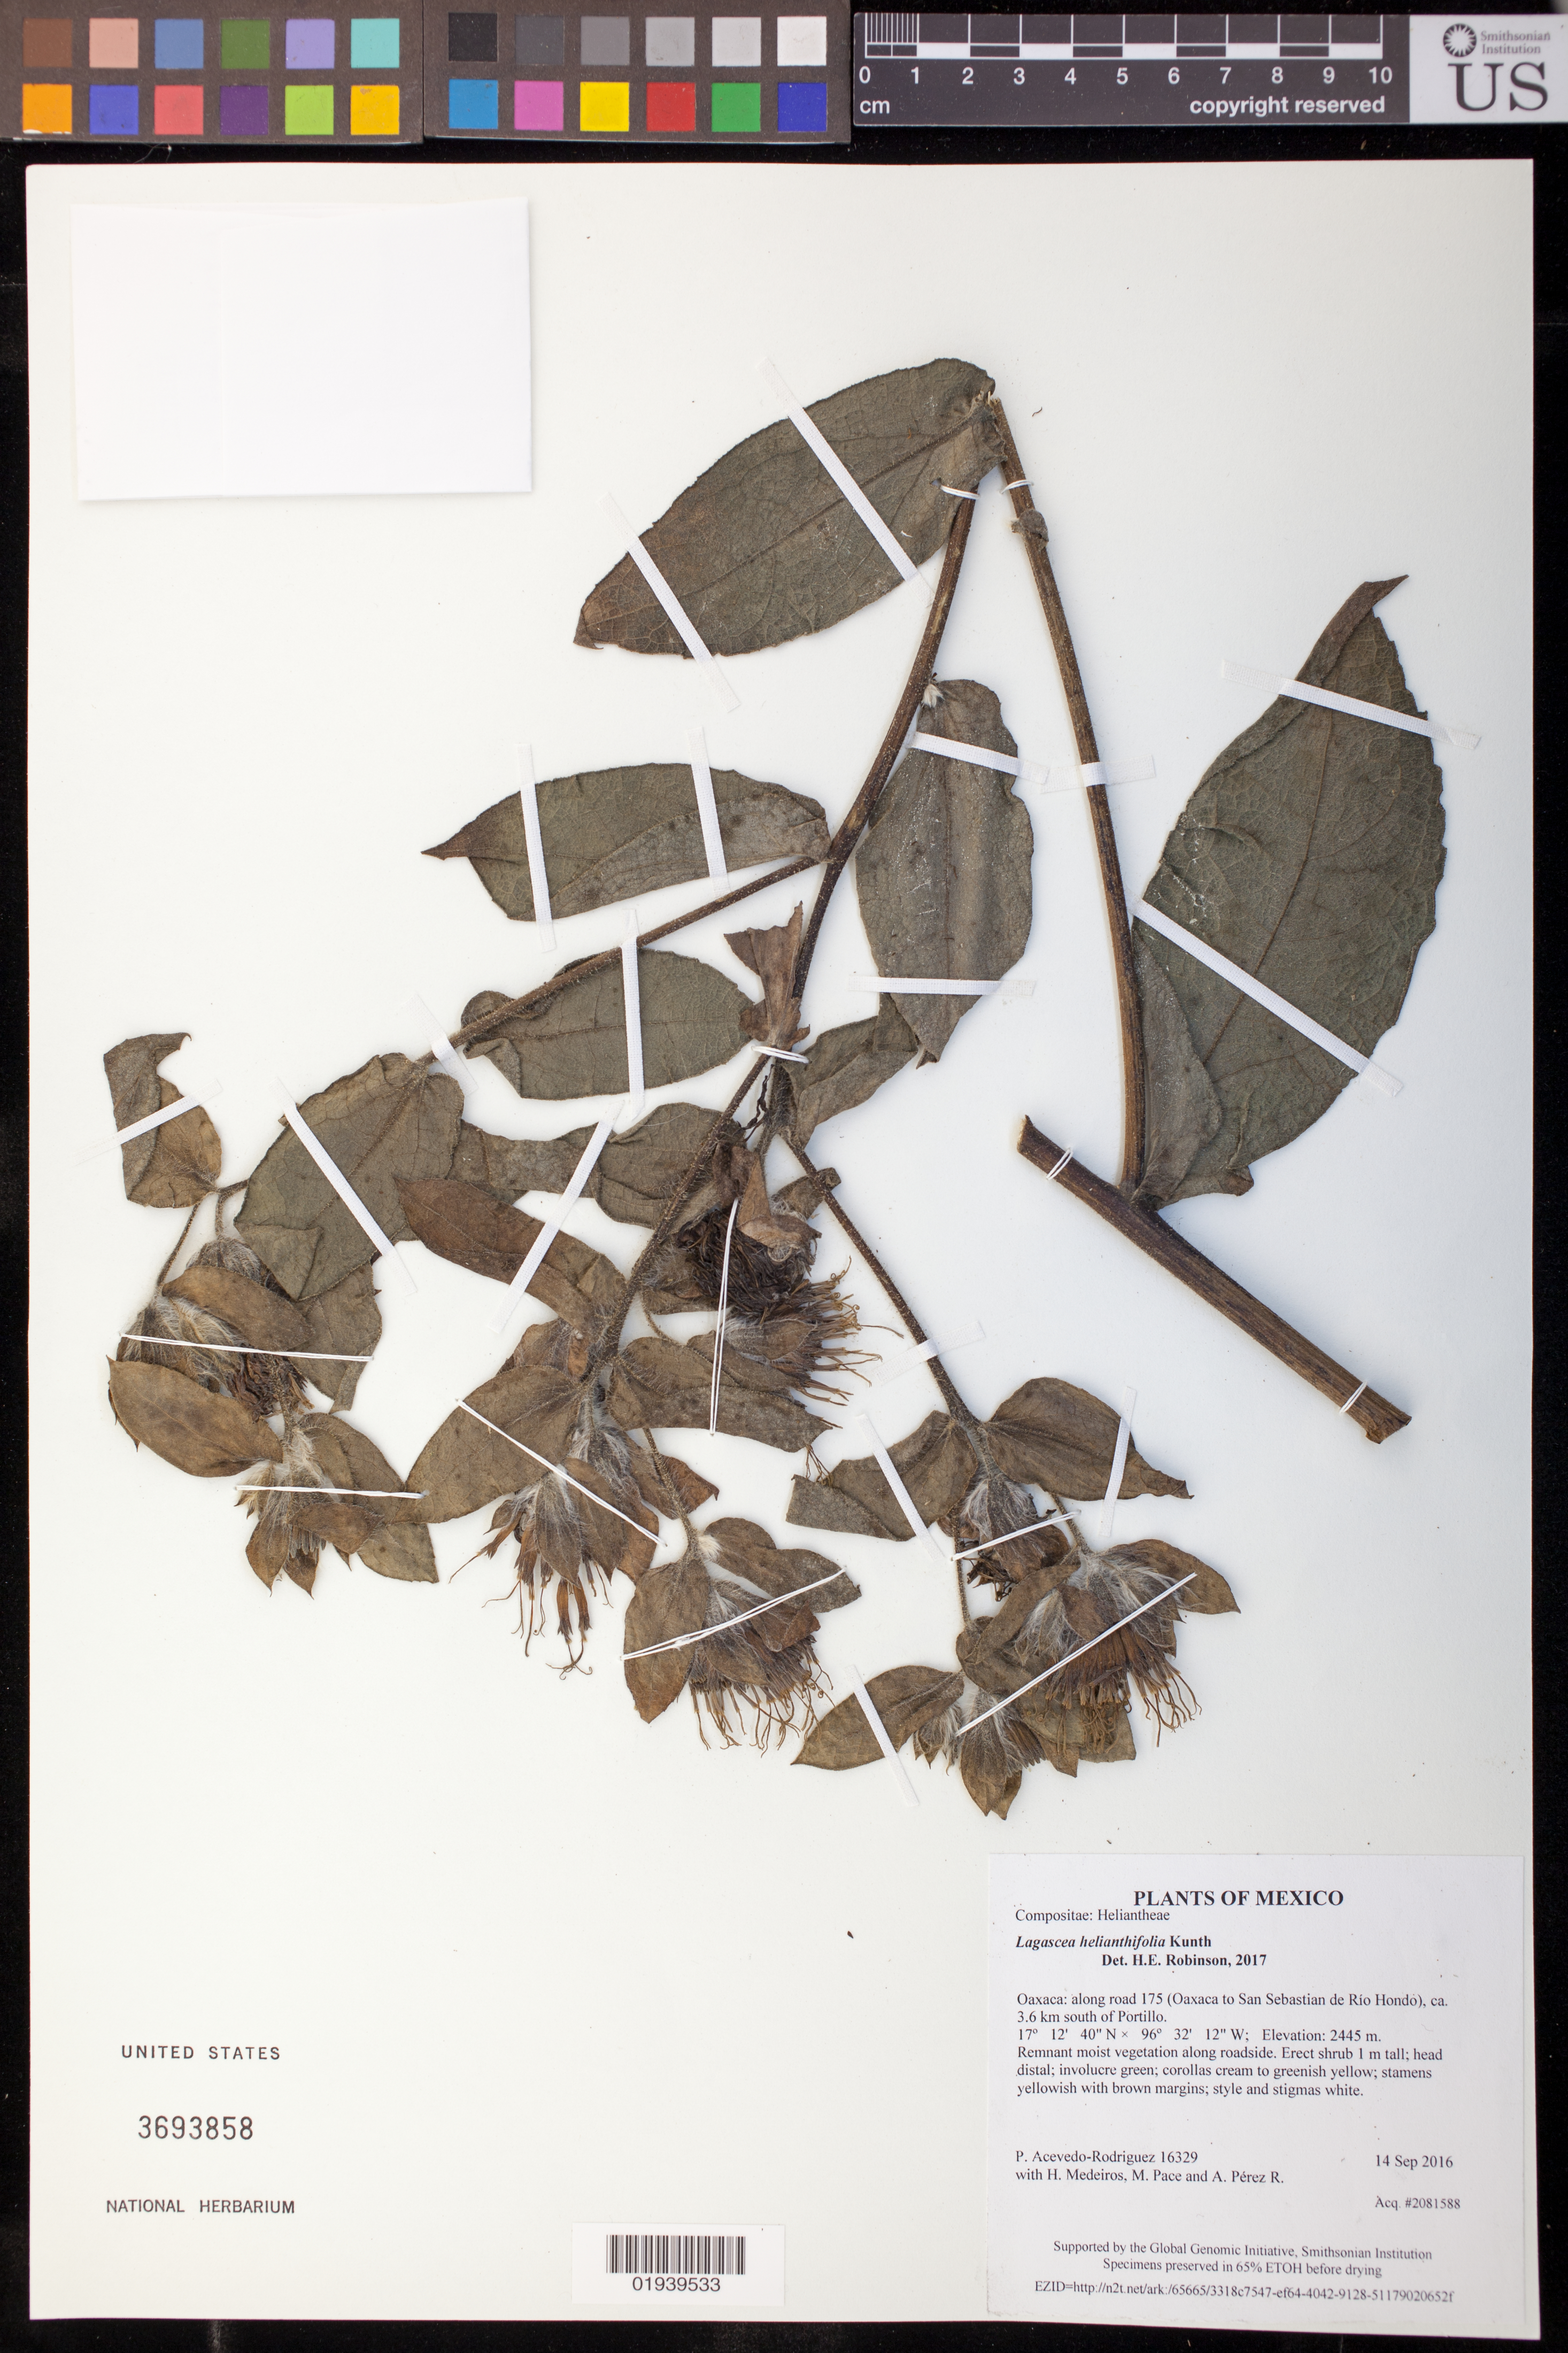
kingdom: Plantae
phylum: Tracheophyta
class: Magnoliopsida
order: Asterales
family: Asteraceae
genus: Lagascea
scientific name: Lagascea helianthifolia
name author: Kunth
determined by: Robinson, H. E., (US), Smithsonian Institution - National Museum of Natural History (UNITED STATES)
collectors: P. Acevedo-Rodr., H. Medeiros, M. R. Pace & A. Pérez R.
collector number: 16329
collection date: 2016-09-14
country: Mexico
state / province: Oaxaca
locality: along road 175 (Oaxaca to San Sebastian de Río Hondo), ca. 3.6 km south of Portillo.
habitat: Remnant moist vegetation along roadside.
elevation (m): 2445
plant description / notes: US, NY, MO, K, F, GH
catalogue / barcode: US 3693858